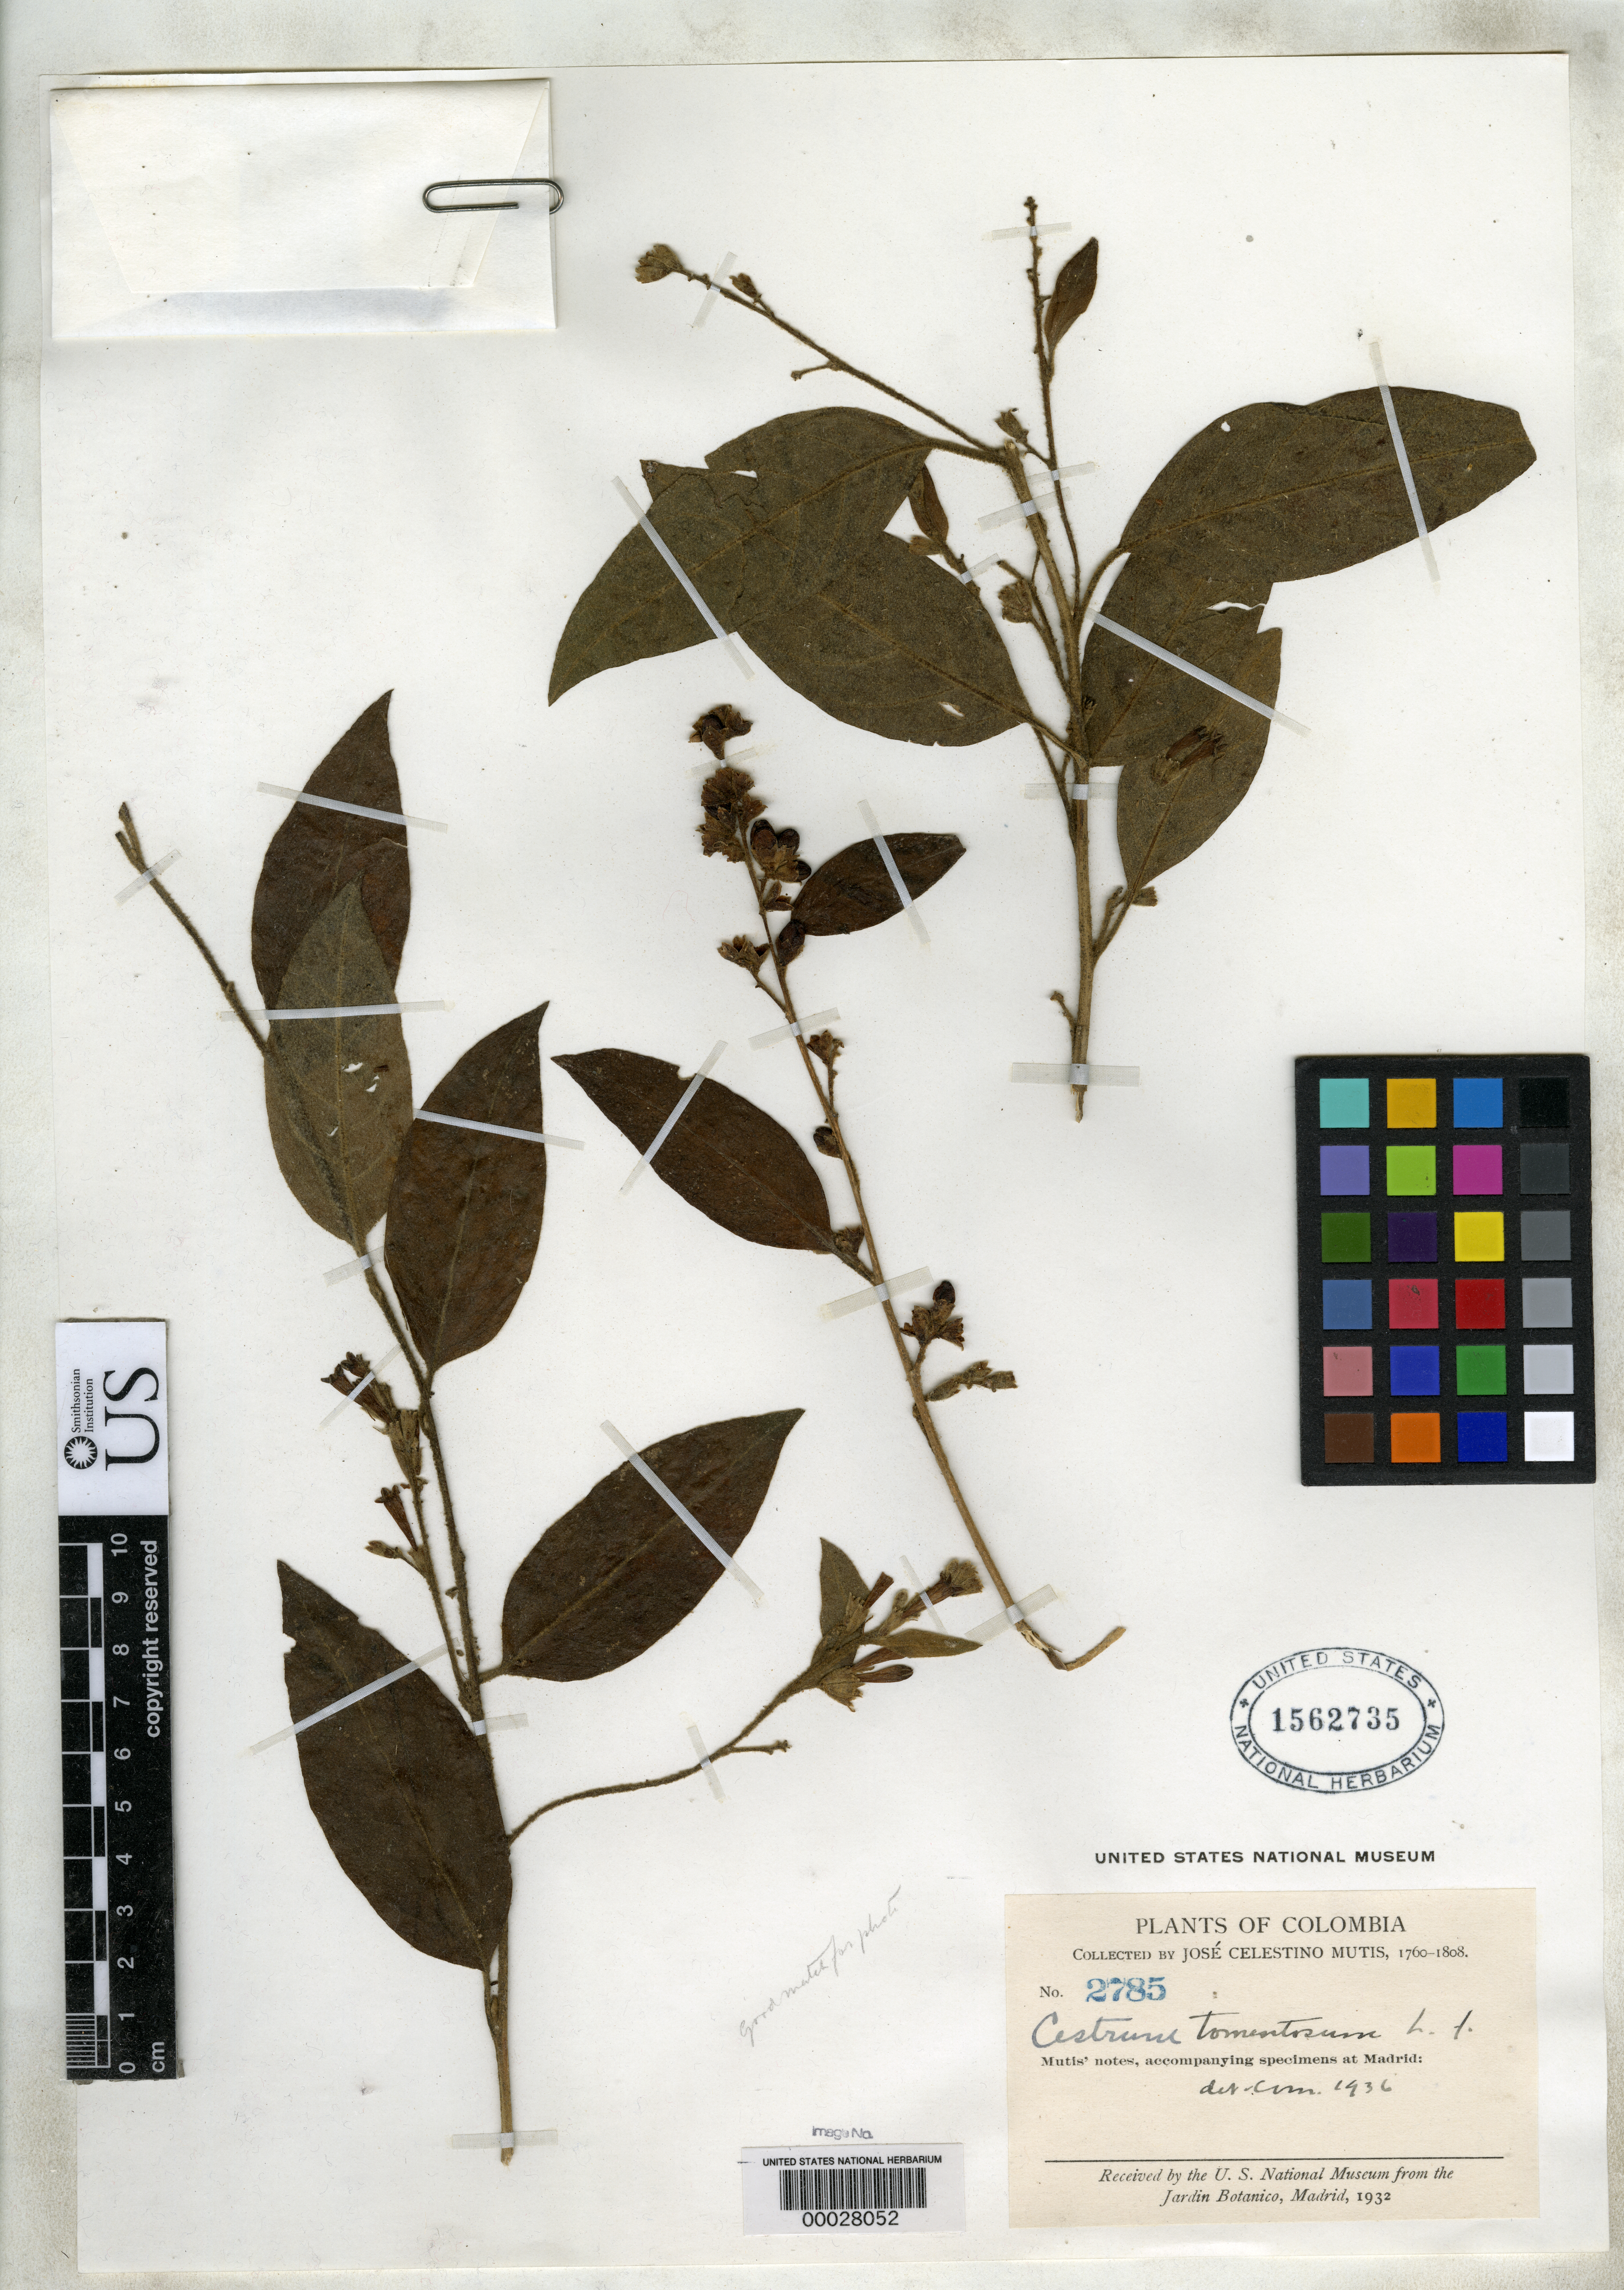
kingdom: Plantae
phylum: Tracheophyta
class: Magnoliopsida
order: Solanales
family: Solanaceae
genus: Cestrum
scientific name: Cestrum tomentosum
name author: L. f.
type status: Type Fragment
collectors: J. C. B. Mutis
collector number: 2785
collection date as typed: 1760 to -- --- 1781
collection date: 1760/1781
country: Colombia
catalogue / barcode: US 1562735